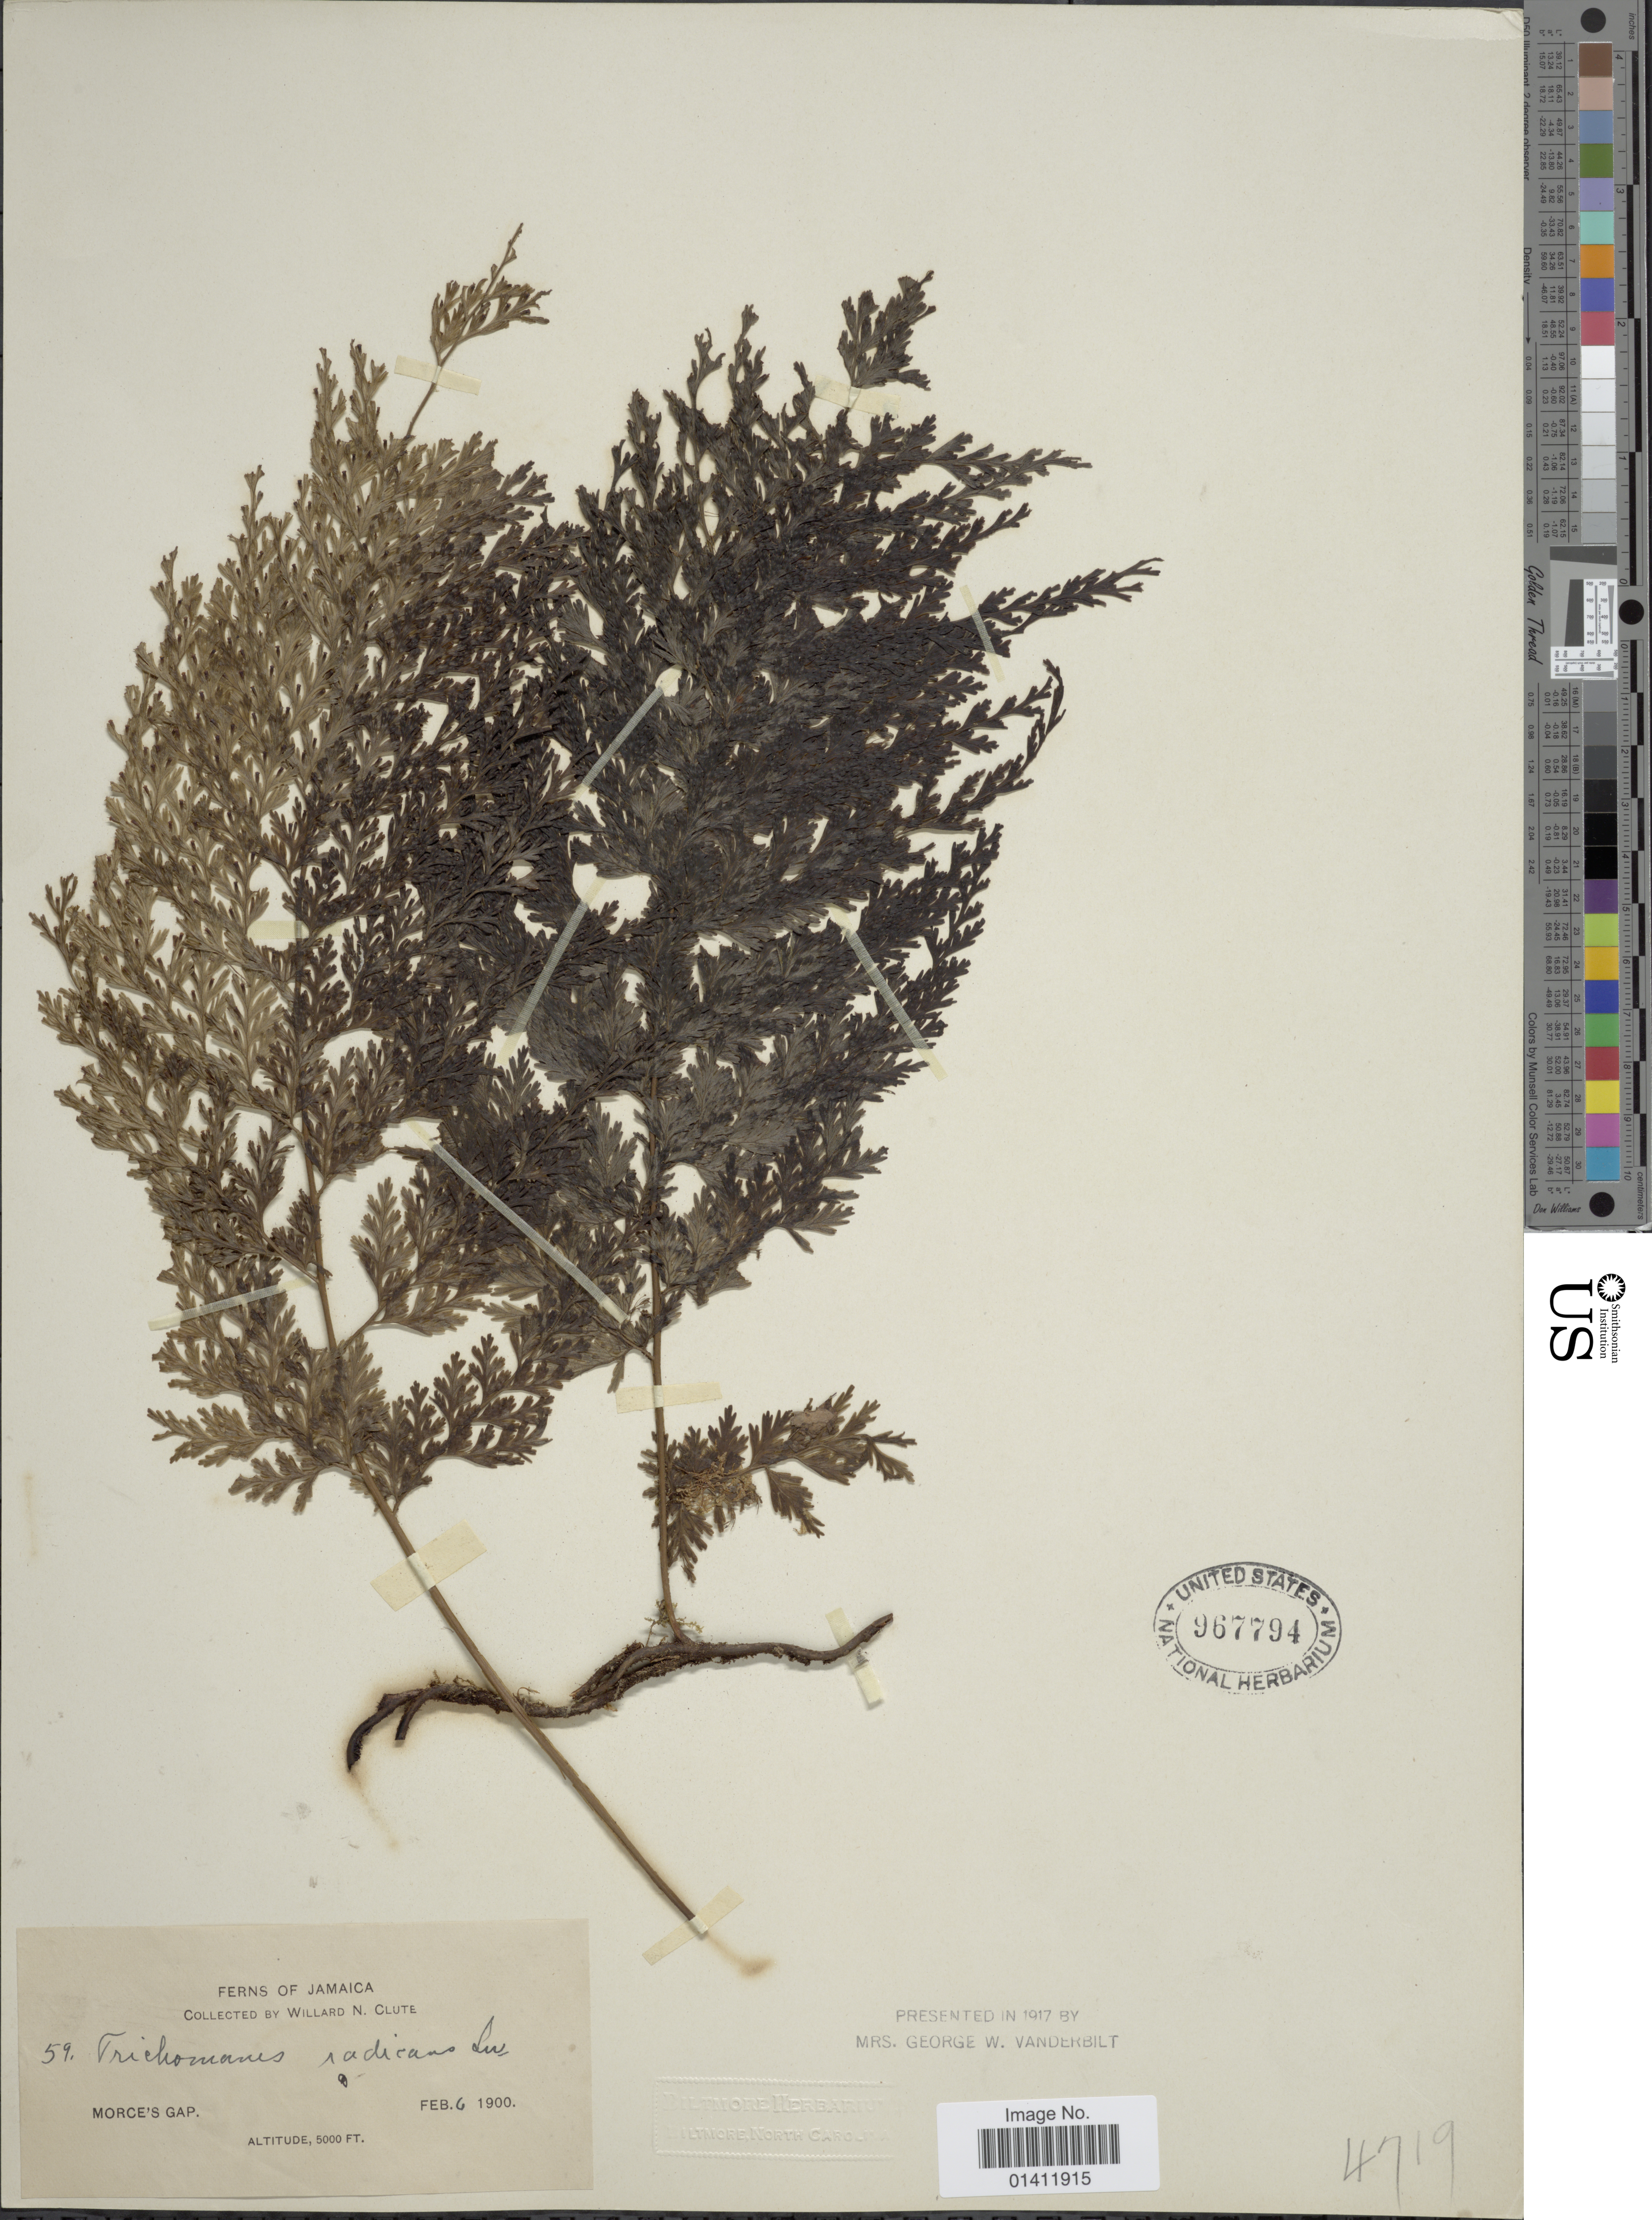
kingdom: Plantae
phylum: Tracheophyta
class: Polypodiopsida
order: Hymenophyllales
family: Hymenophyllaceae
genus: Vandenboschia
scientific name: Vandenboschia radicans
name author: (Sw.) Copel.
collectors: W. N. Clute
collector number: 59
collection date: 1900-02-06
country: Jamaica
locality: Morce's Gap.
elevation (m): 1524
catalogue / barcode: US 967794